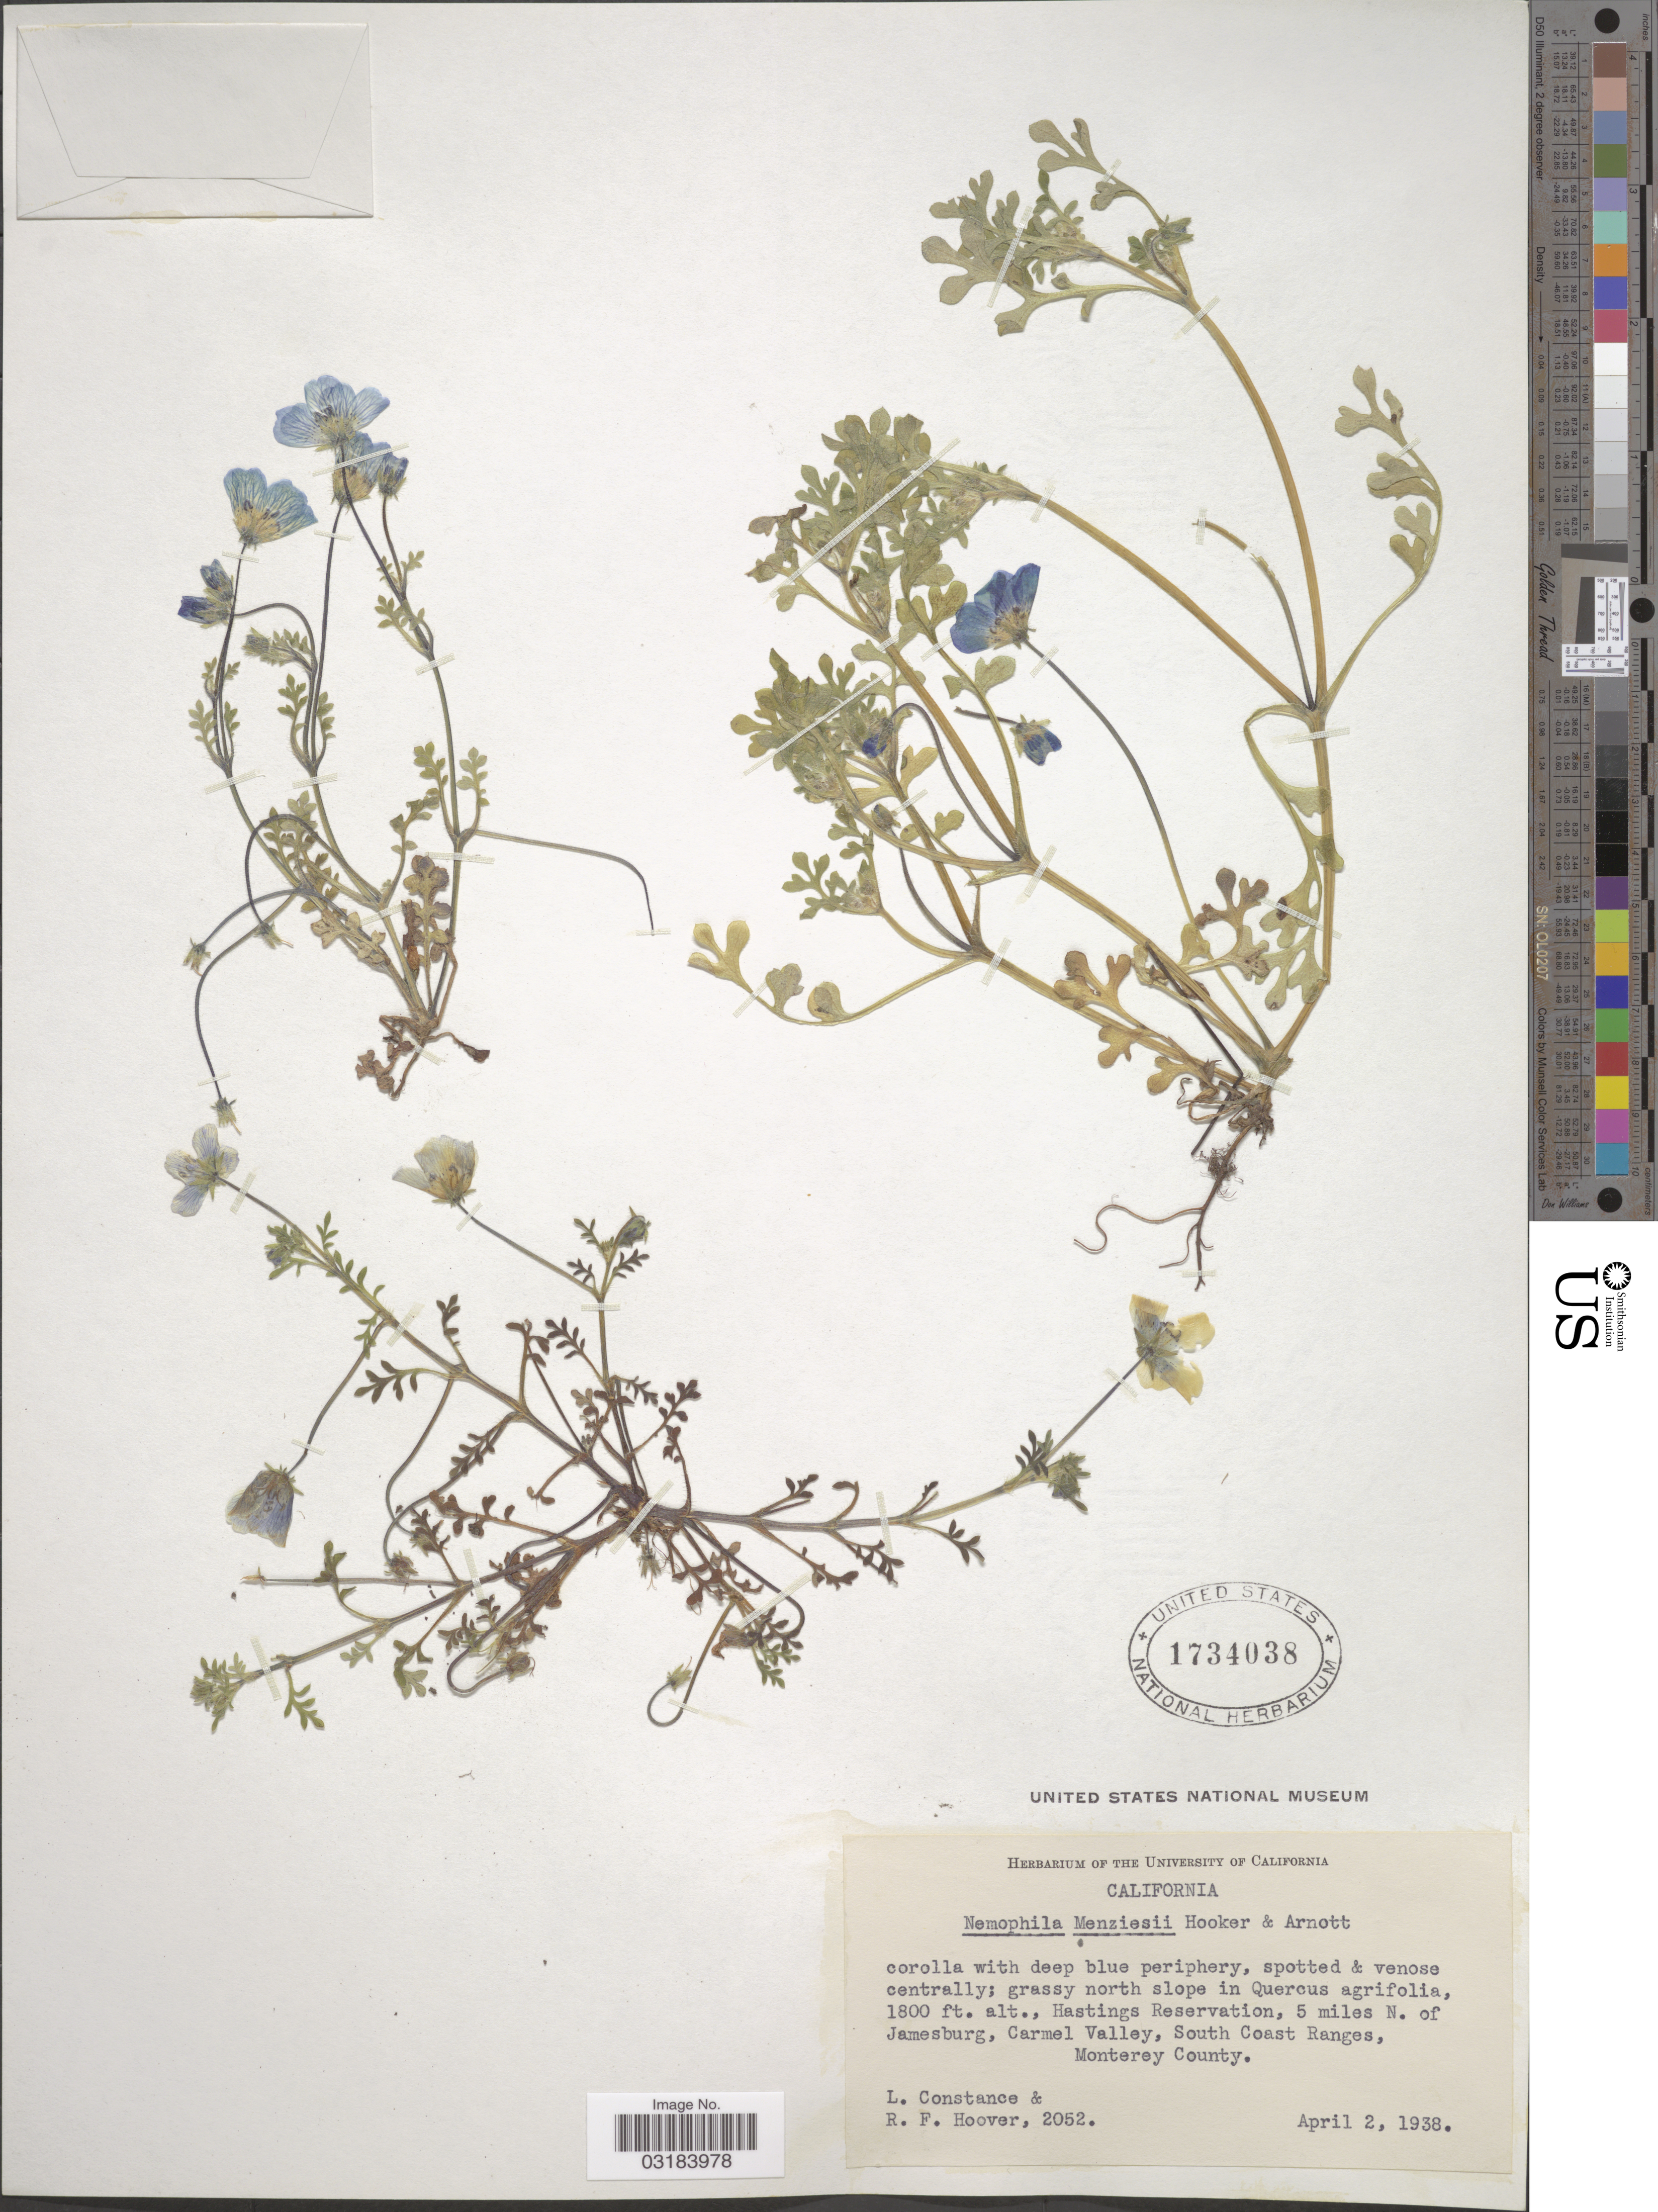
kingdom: Plantae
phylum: Tracheophyta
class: Magnoliopsida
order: Boraginales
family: Hydrophyllaceae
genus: Nemophila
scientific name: Nemophila pulchella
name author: Eastw.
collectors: L. Constance & R. F. Hoover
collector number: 2052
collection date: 1938-04-02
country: United States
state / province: California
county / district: Monterey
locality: Hastings Reservation, 5 mi. N. of Jamesburg, Carmel Valley, Monterey County.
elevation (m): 549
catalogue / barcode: US 1734038